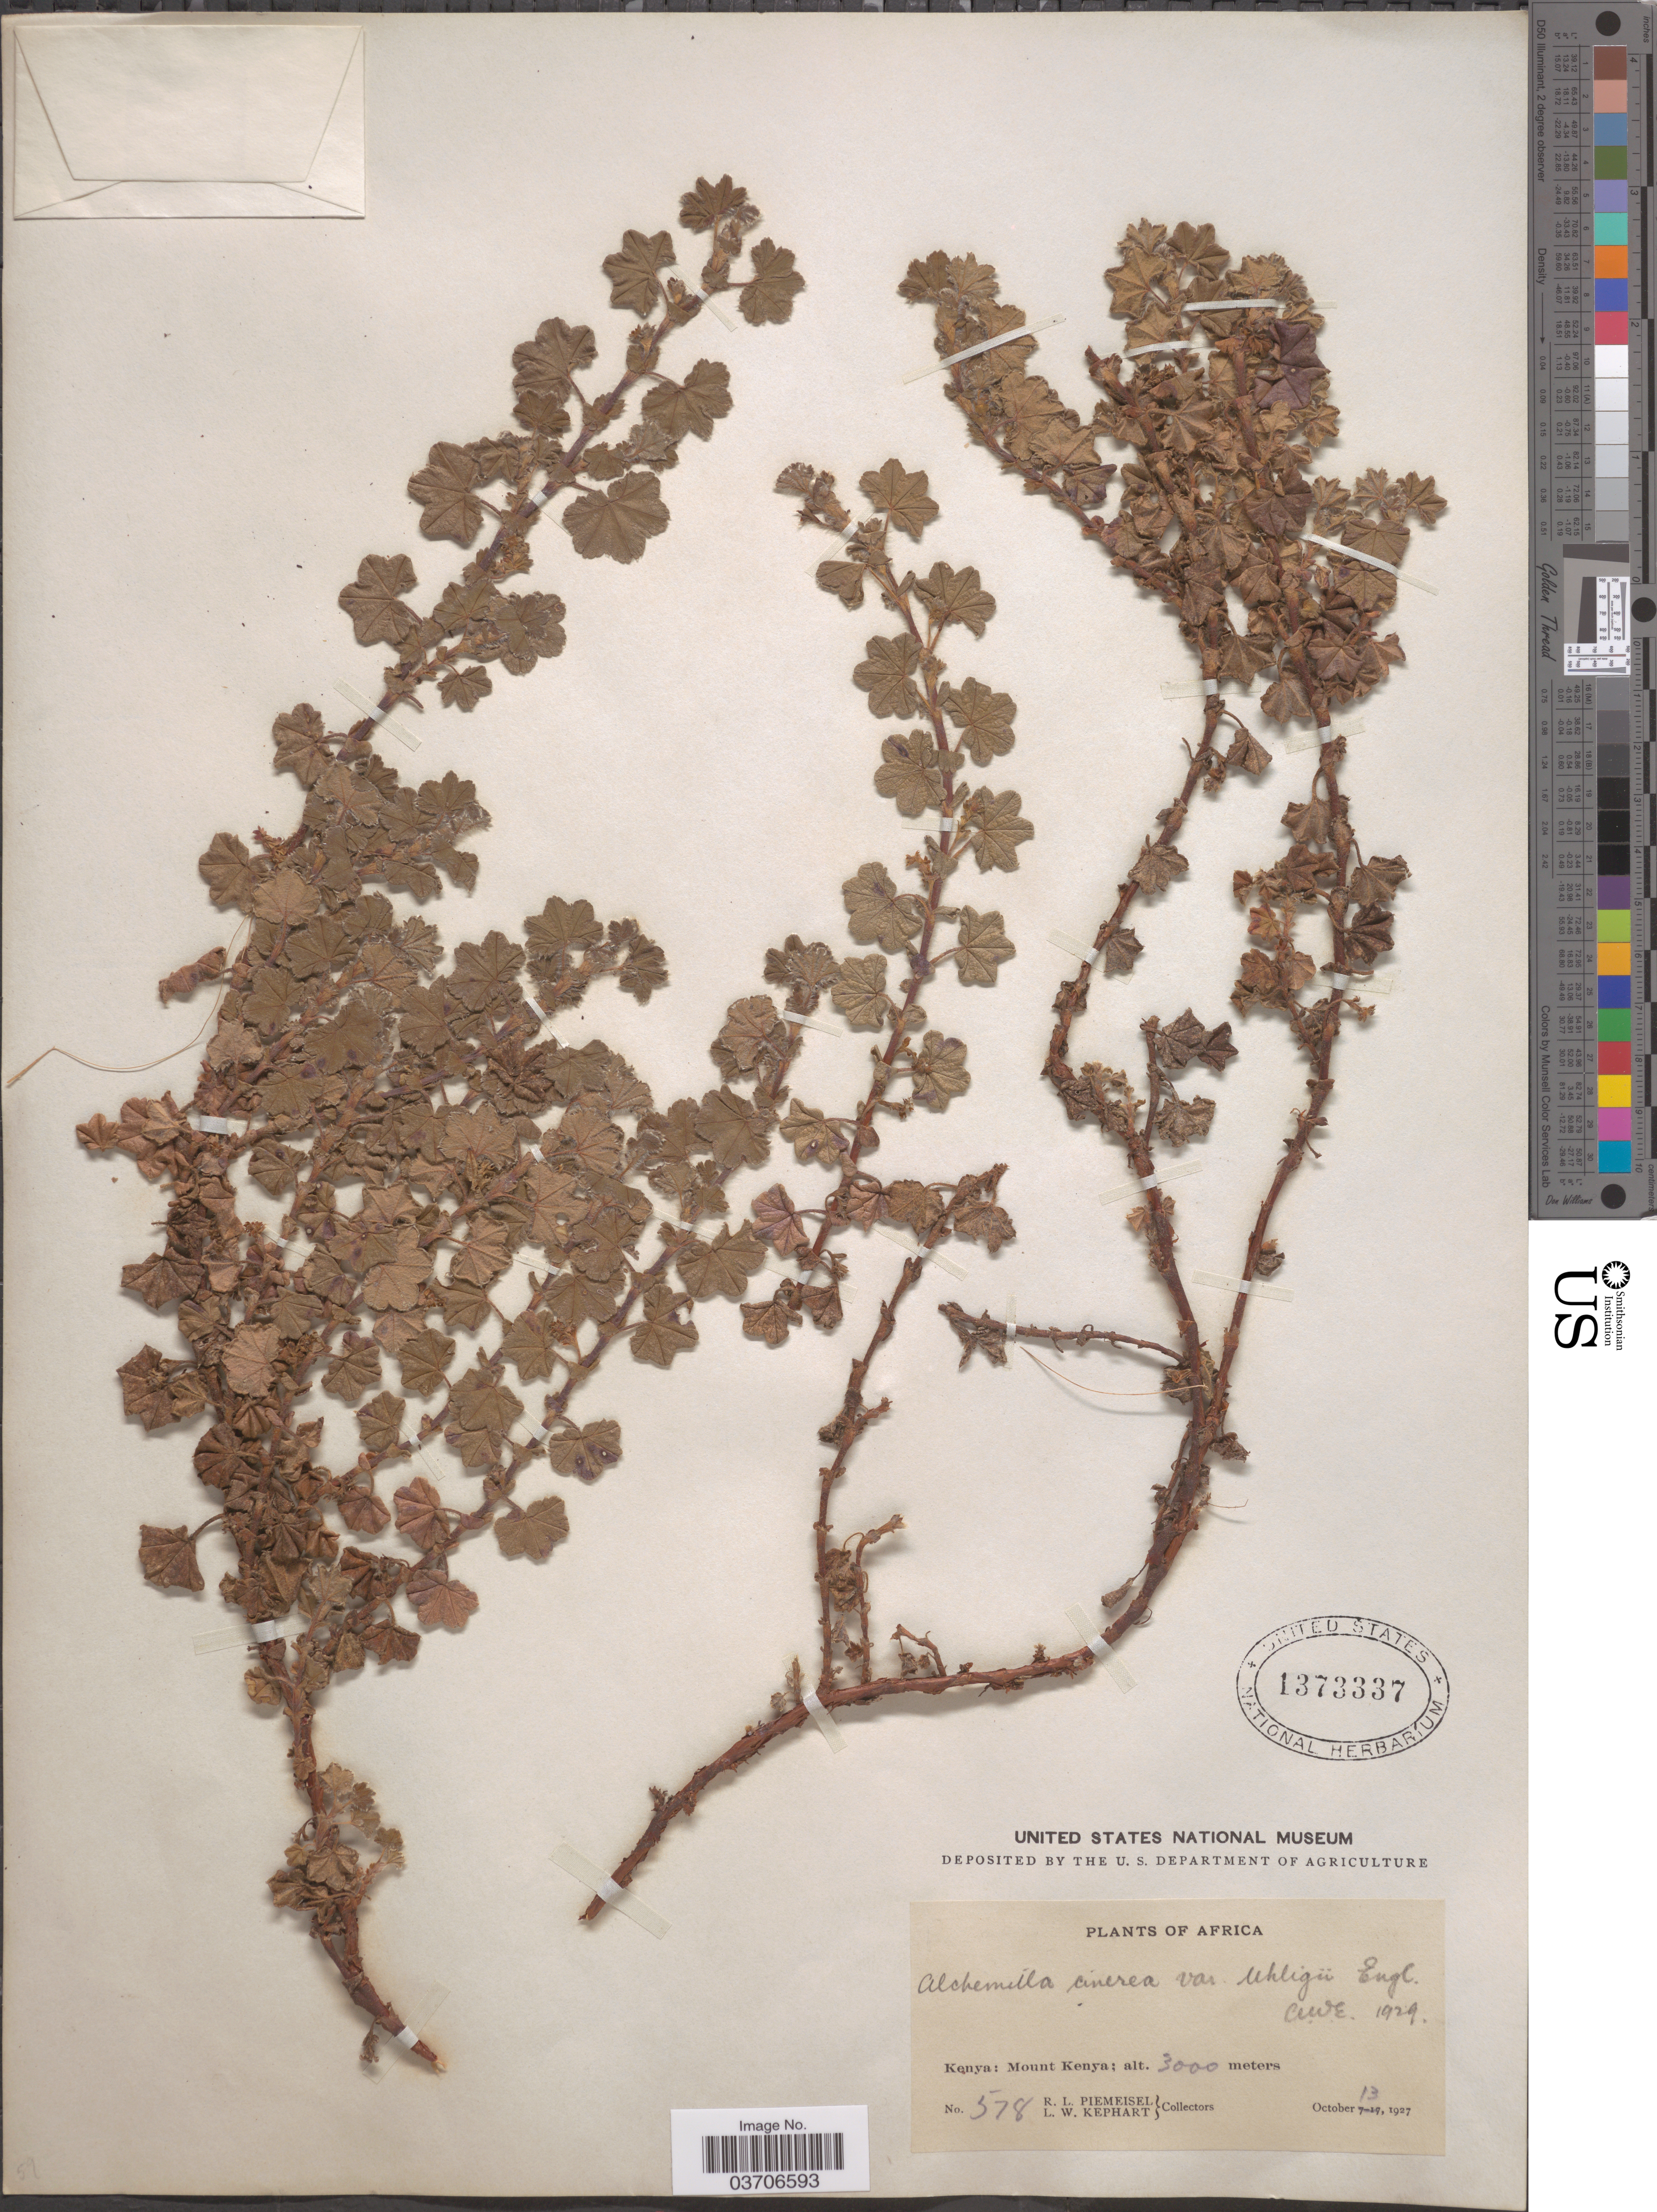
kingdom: Plantae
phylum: Tracheophyta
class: Magnoliopsida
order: Rosales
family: Rosaceae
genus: Alchemilla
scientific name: Alchemilla cinerea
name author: Engl.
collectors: R. L. Piemeisel & L. W. Kephart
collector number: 578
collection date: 1927-10-13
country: Kenya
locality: Mount Kenya.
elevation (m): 3000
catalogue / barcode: US 1373337